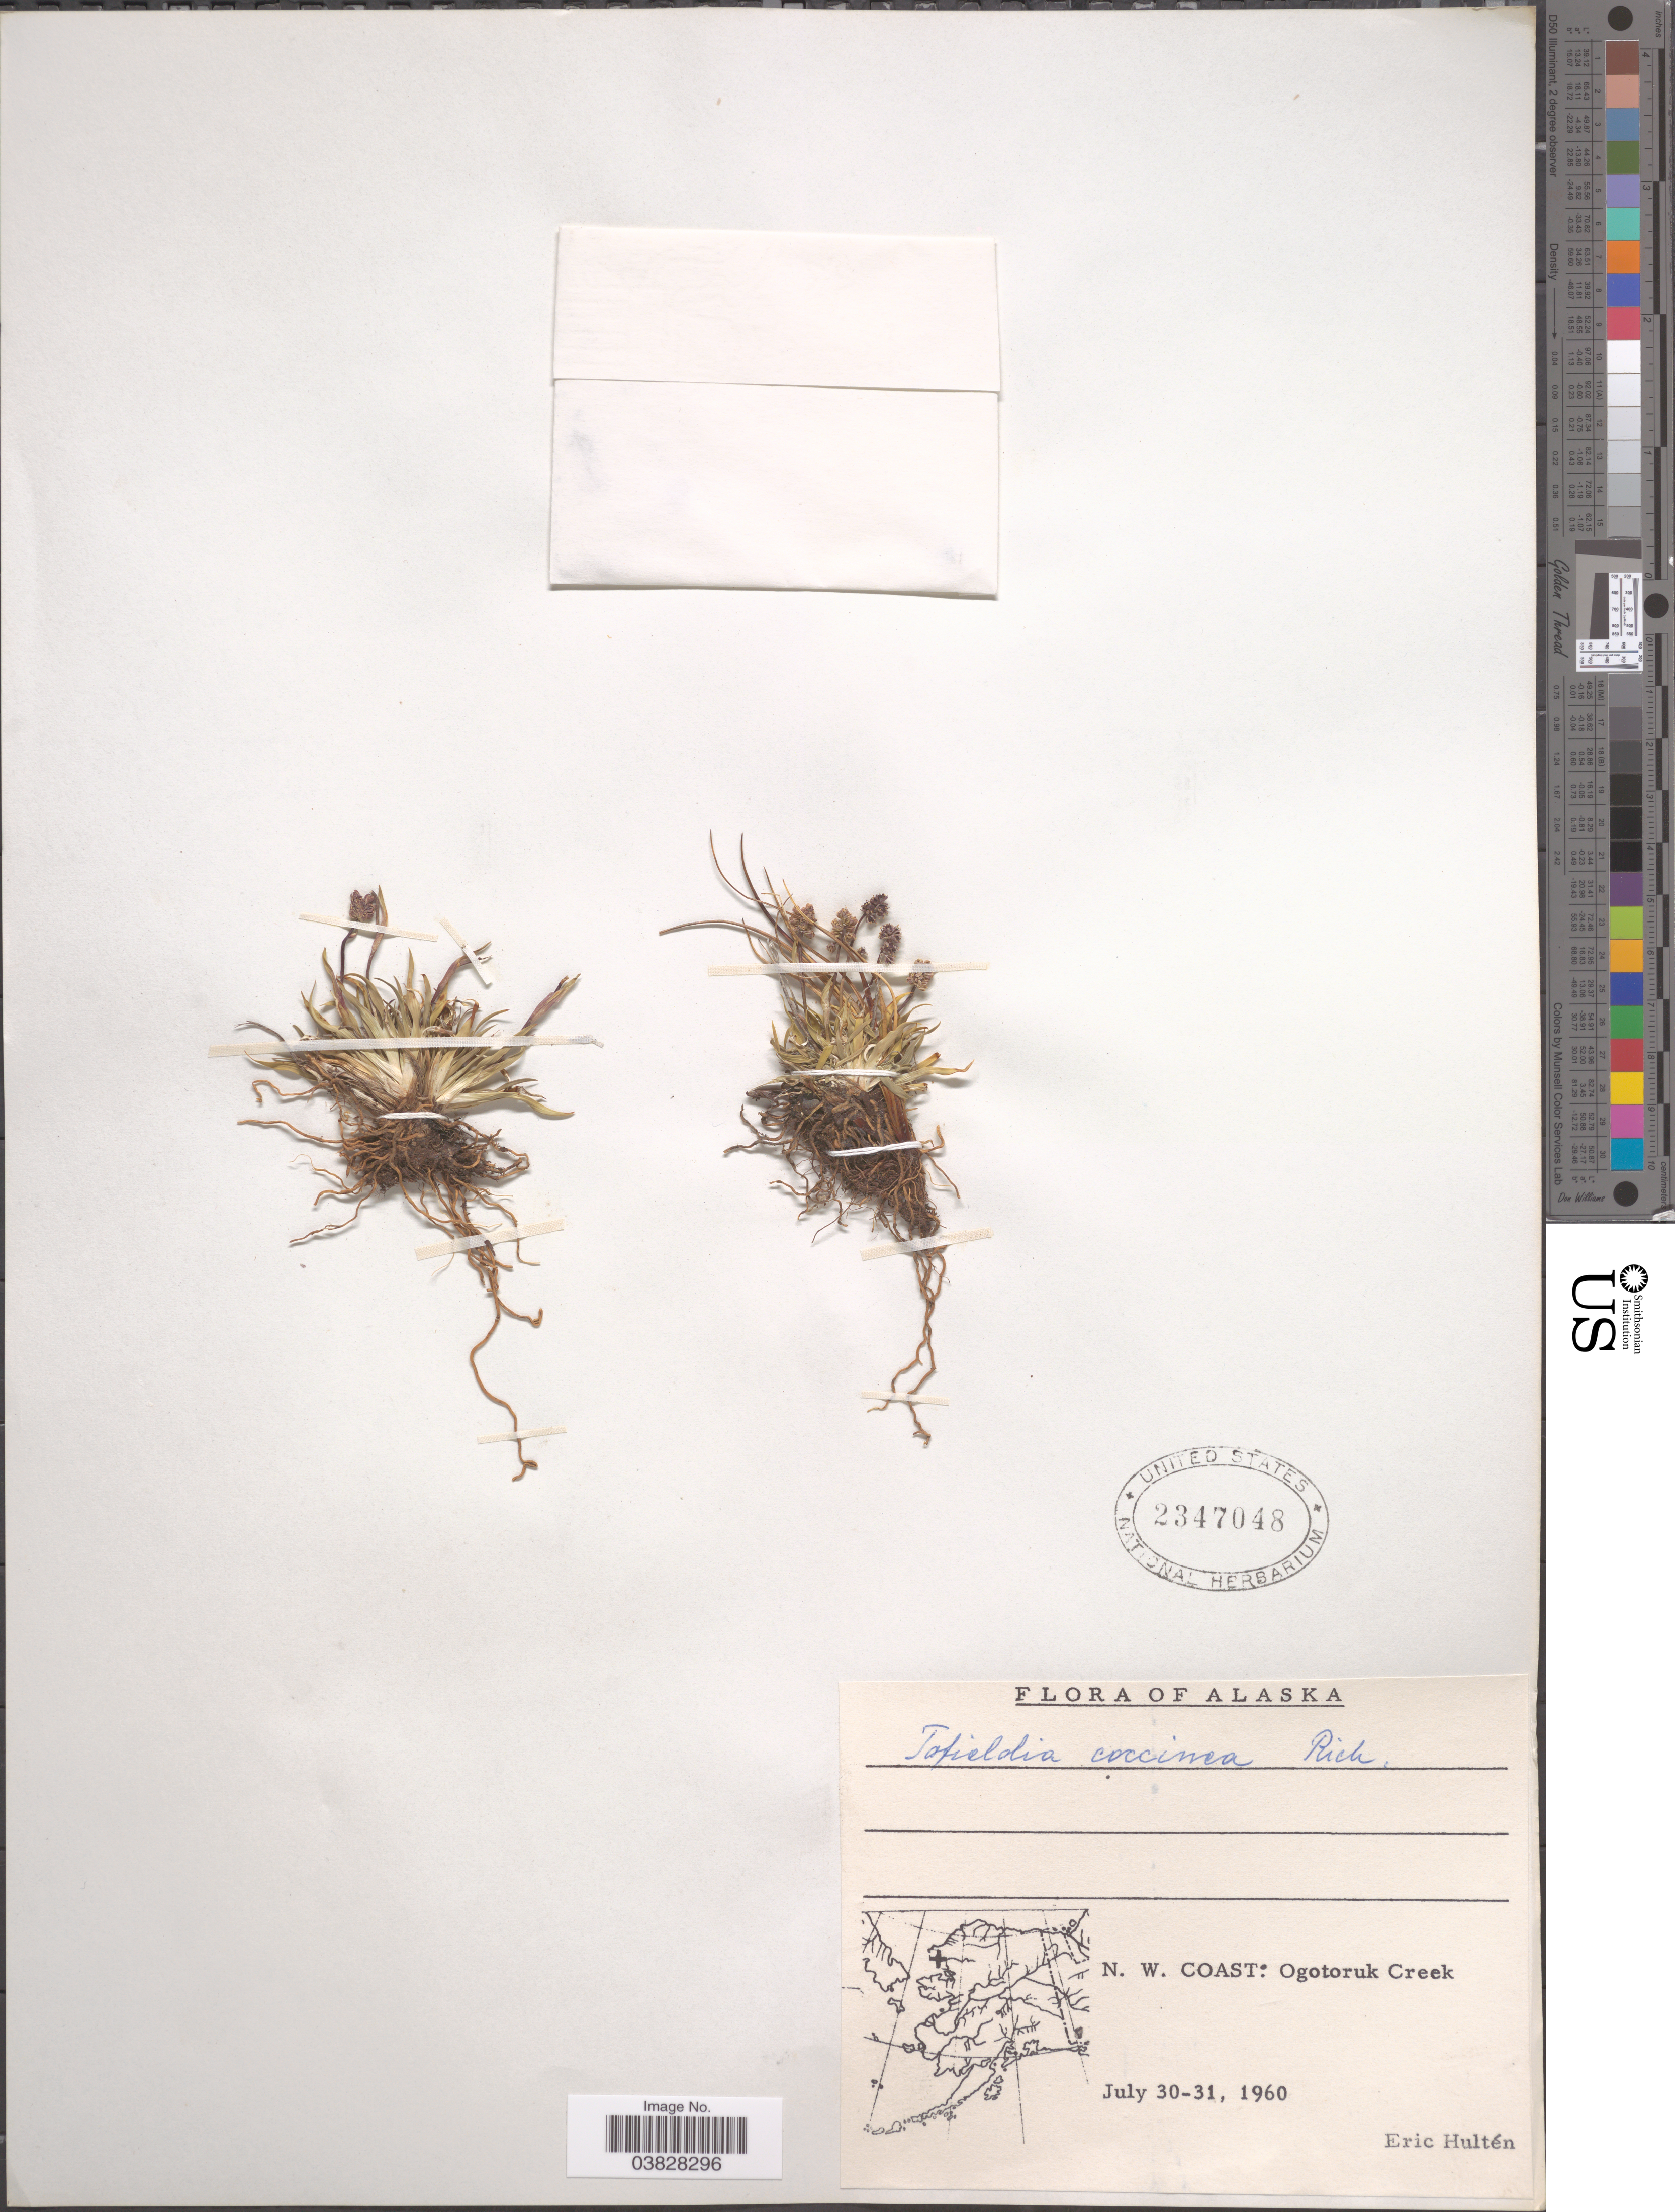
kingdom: Plantae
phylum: Tracheophyta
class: Liliopsida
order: Alismatales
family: Tofieldiaceae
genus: Tofieldia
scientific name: Tofieldia coccinea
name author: Richardson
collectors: E. G. Hultén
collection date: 1960-07-30/1960-07-31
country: United States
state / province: Alaska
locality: N. W. Coast: Ogotoruk Creek.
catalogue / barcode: US 2347048